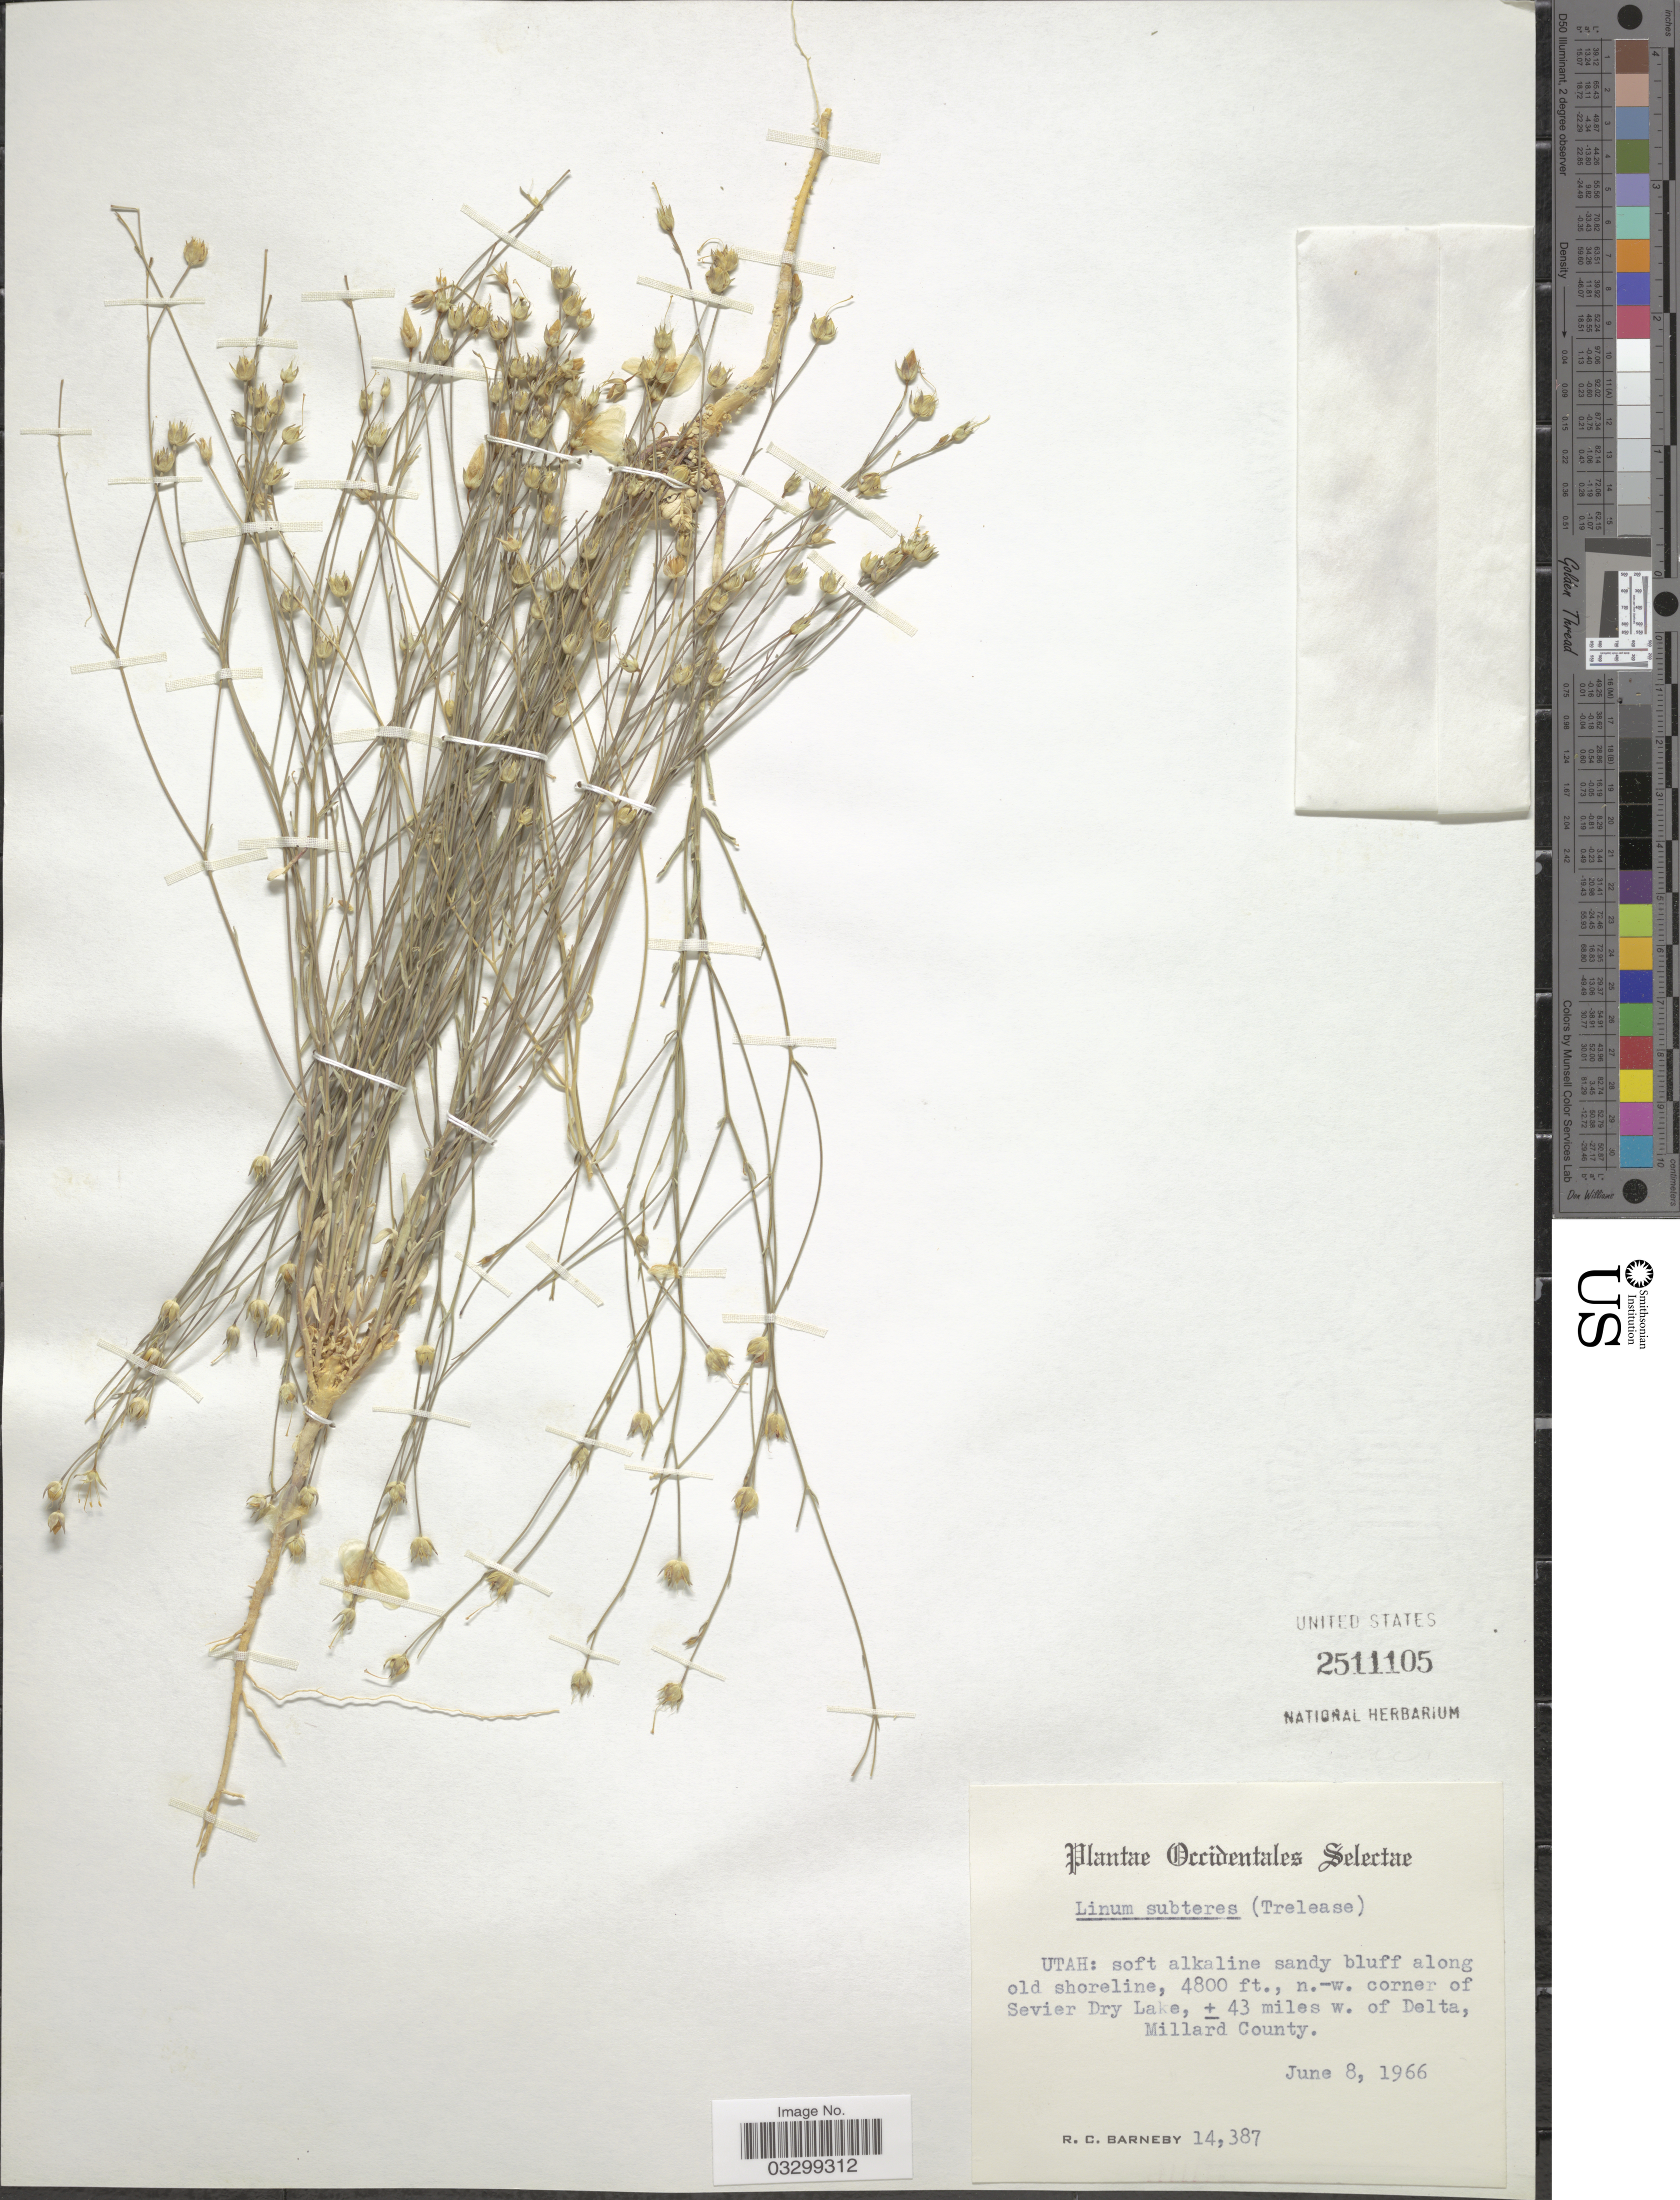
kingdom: Plantae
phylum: Tracheophyta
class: Magnoliopsida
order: Malpighiales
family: Linaceae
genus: Linum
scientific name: Linum subteres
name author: (Trel.) H.J.P. Winkl.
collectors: R. C. Barneby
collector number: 14387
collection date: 1966-06-08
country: United States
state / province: Utah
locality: Occidentales Selectea. N.-w. corner of Sevier Dry Lake, ± 43 miles w. of Delta, Millard County.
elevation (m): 1463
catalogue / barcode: US 2511105